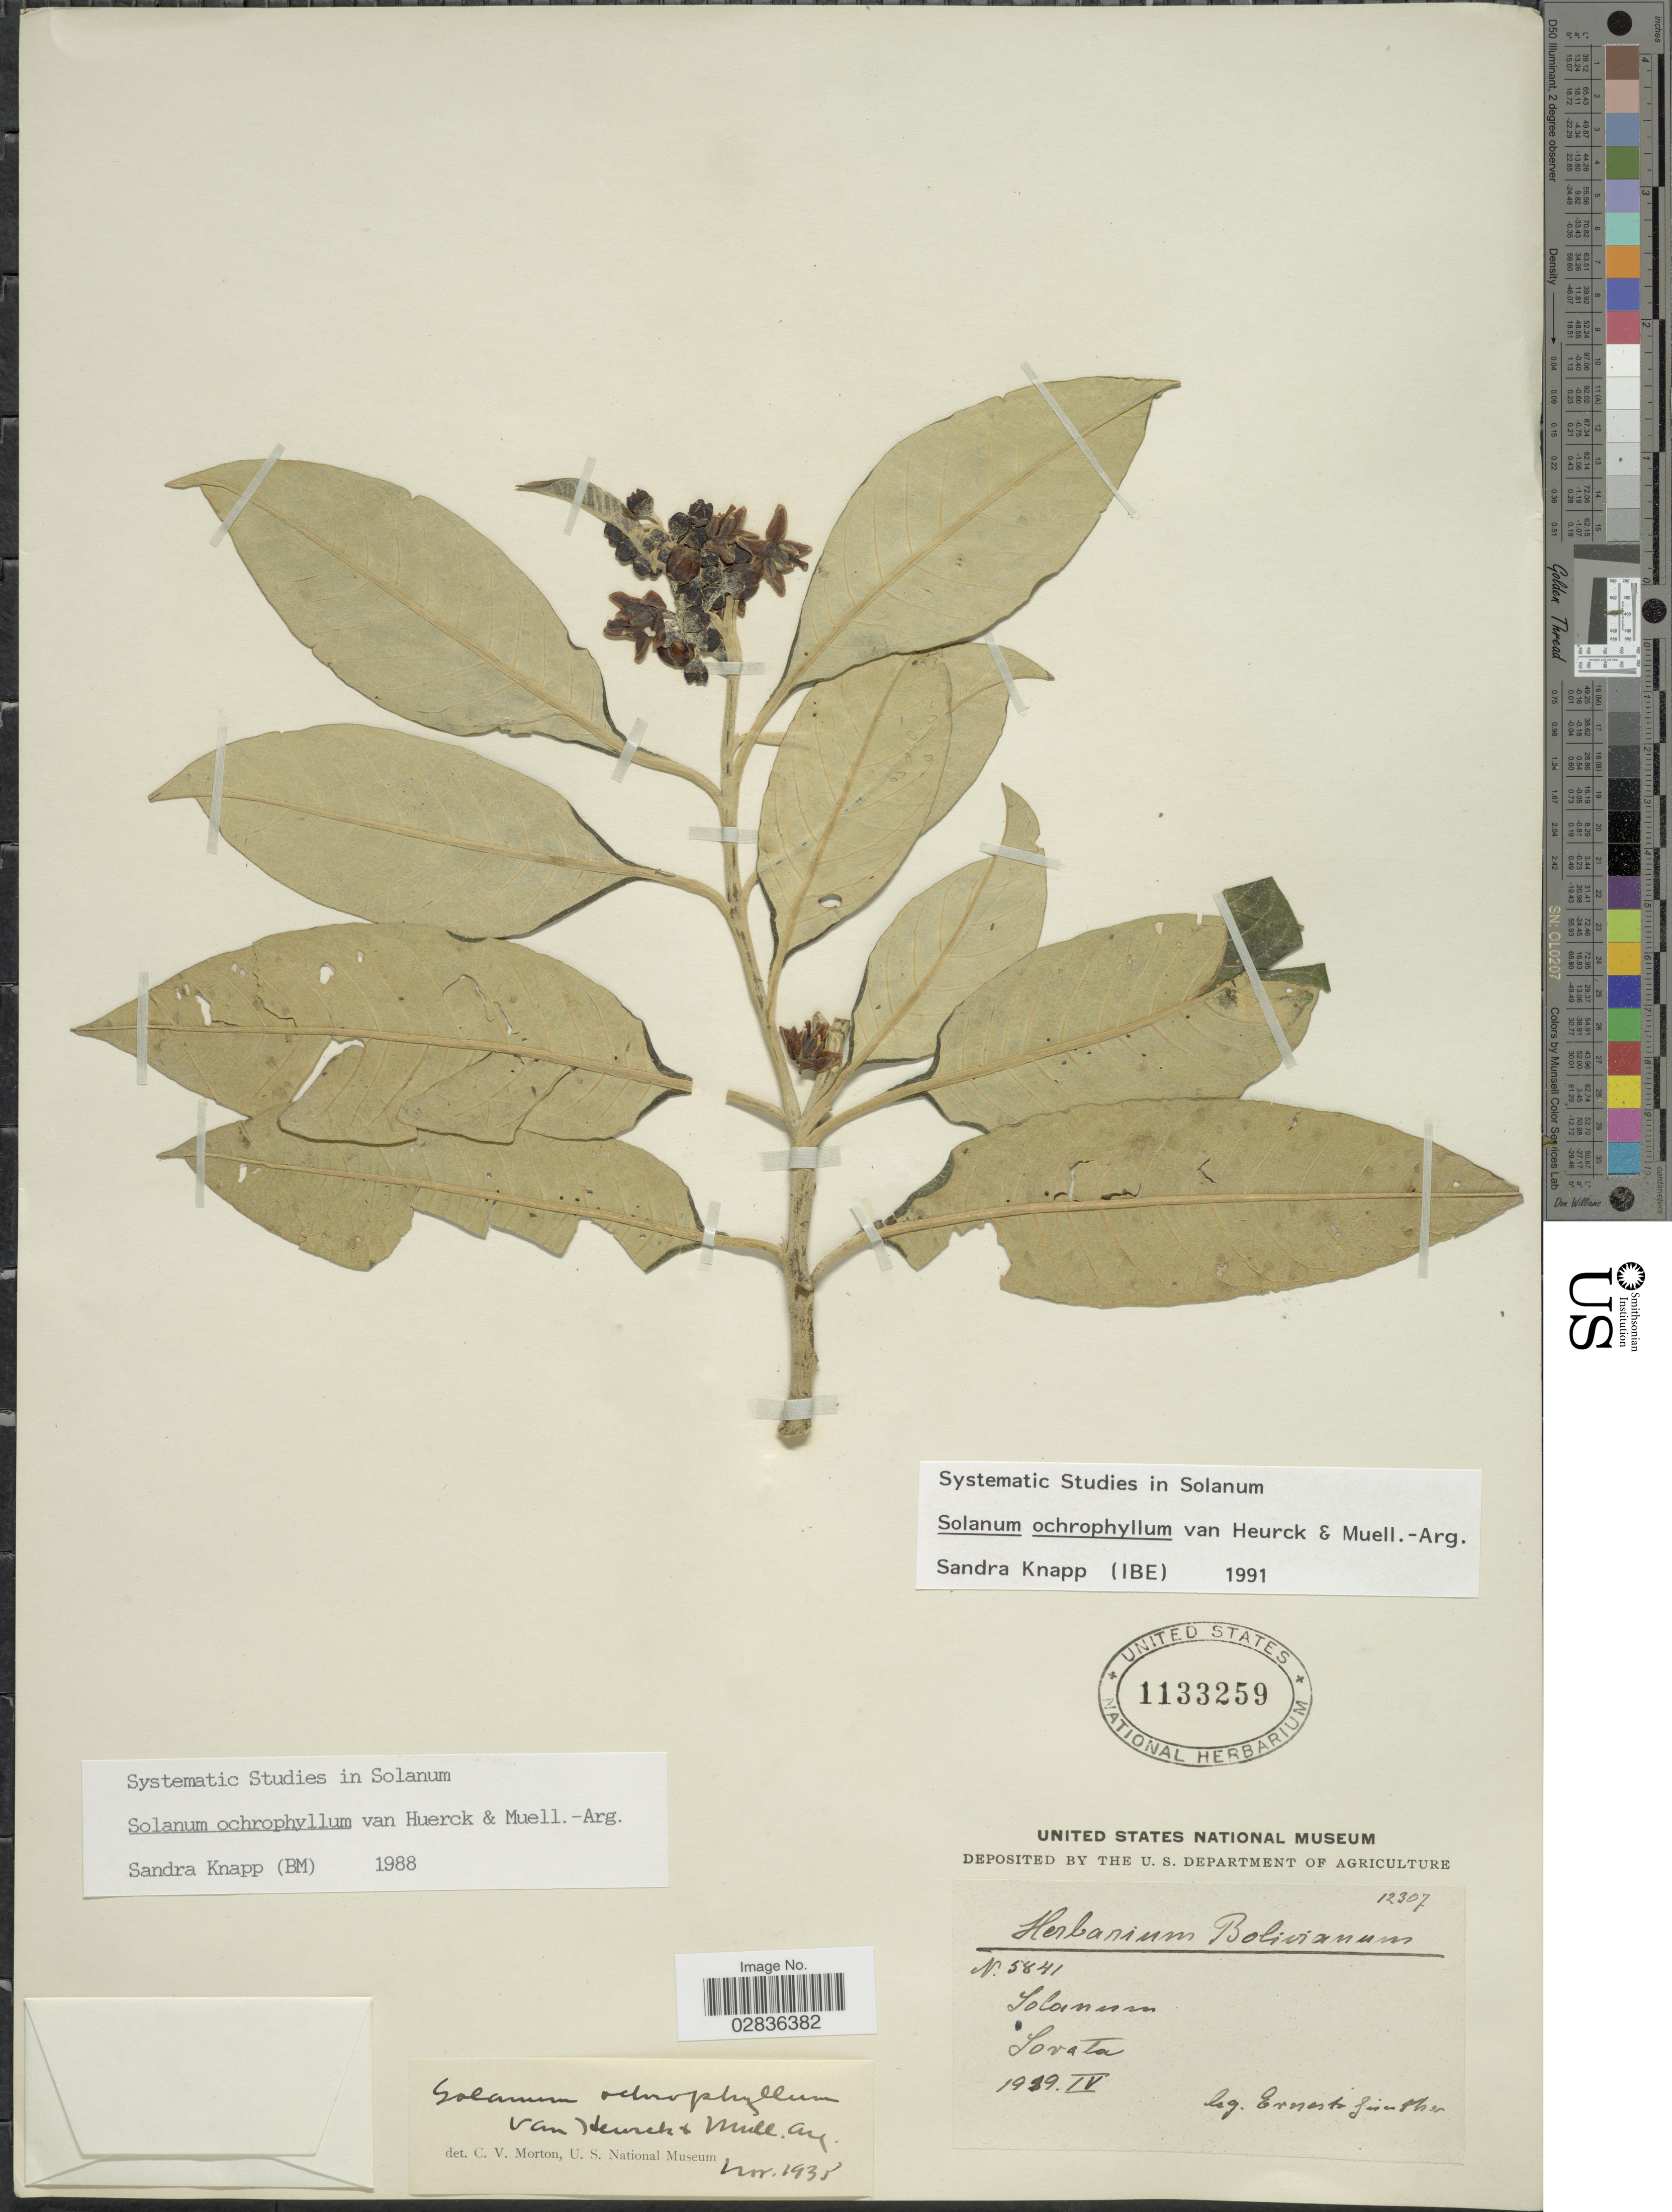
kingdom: Plantae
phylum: Tracheophyta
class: Magnoliopsida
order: Solanales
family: Solanaceae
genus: Solanum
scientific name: Solanum ochrophyllum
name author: Van Heurck & Müll. Arg.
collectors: E. Gunther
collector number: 12307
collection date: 1939-04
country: Bolivia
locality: Sorata.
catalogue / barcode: US 1133259